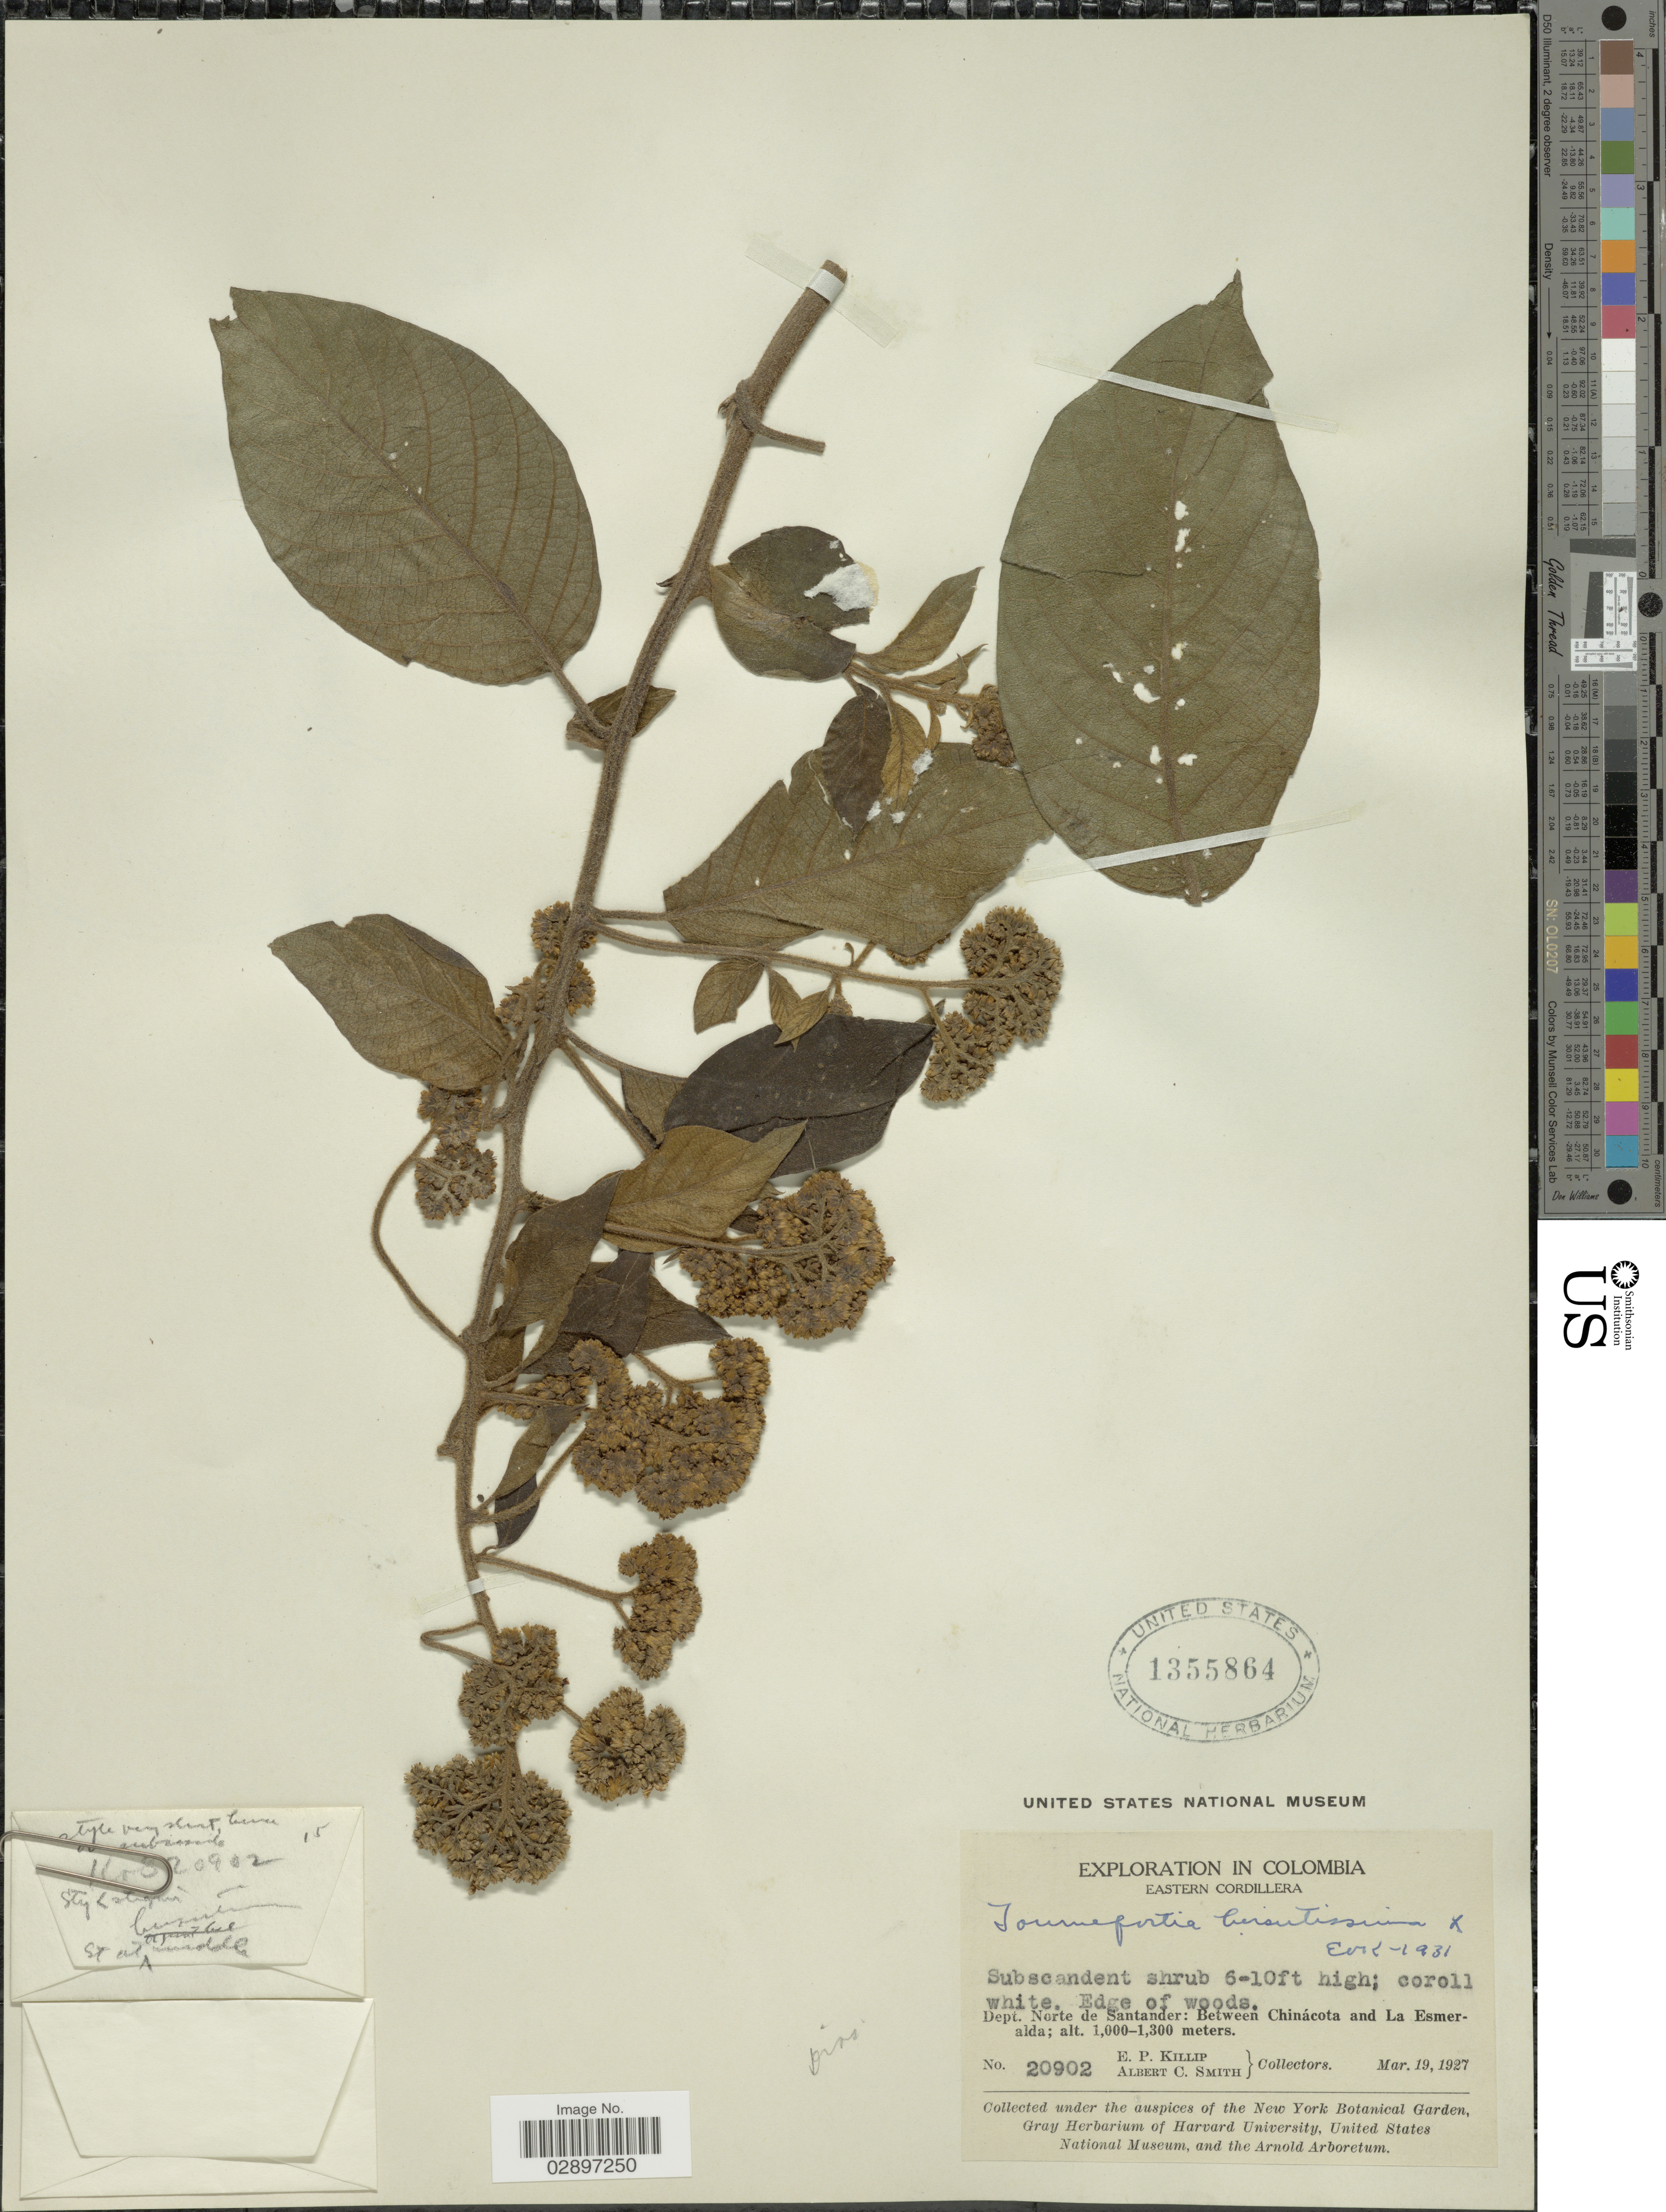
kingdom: Plantae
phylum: Tracheophyta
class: Magnoliopsida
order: Boraginales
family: Heliotropiaceae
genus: Tournefortia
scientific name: Tournefortia hirsutissima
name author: L.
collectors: E. P. Killip & A. C. Smith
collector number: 20902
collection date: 1927-03-19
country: Colombia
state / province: Norte de Santander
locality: Dept. Norte de Santander: Between Chinácota and La Esmeralda, Eastern Cordillera.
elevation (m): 1000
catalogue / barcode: US 1355864